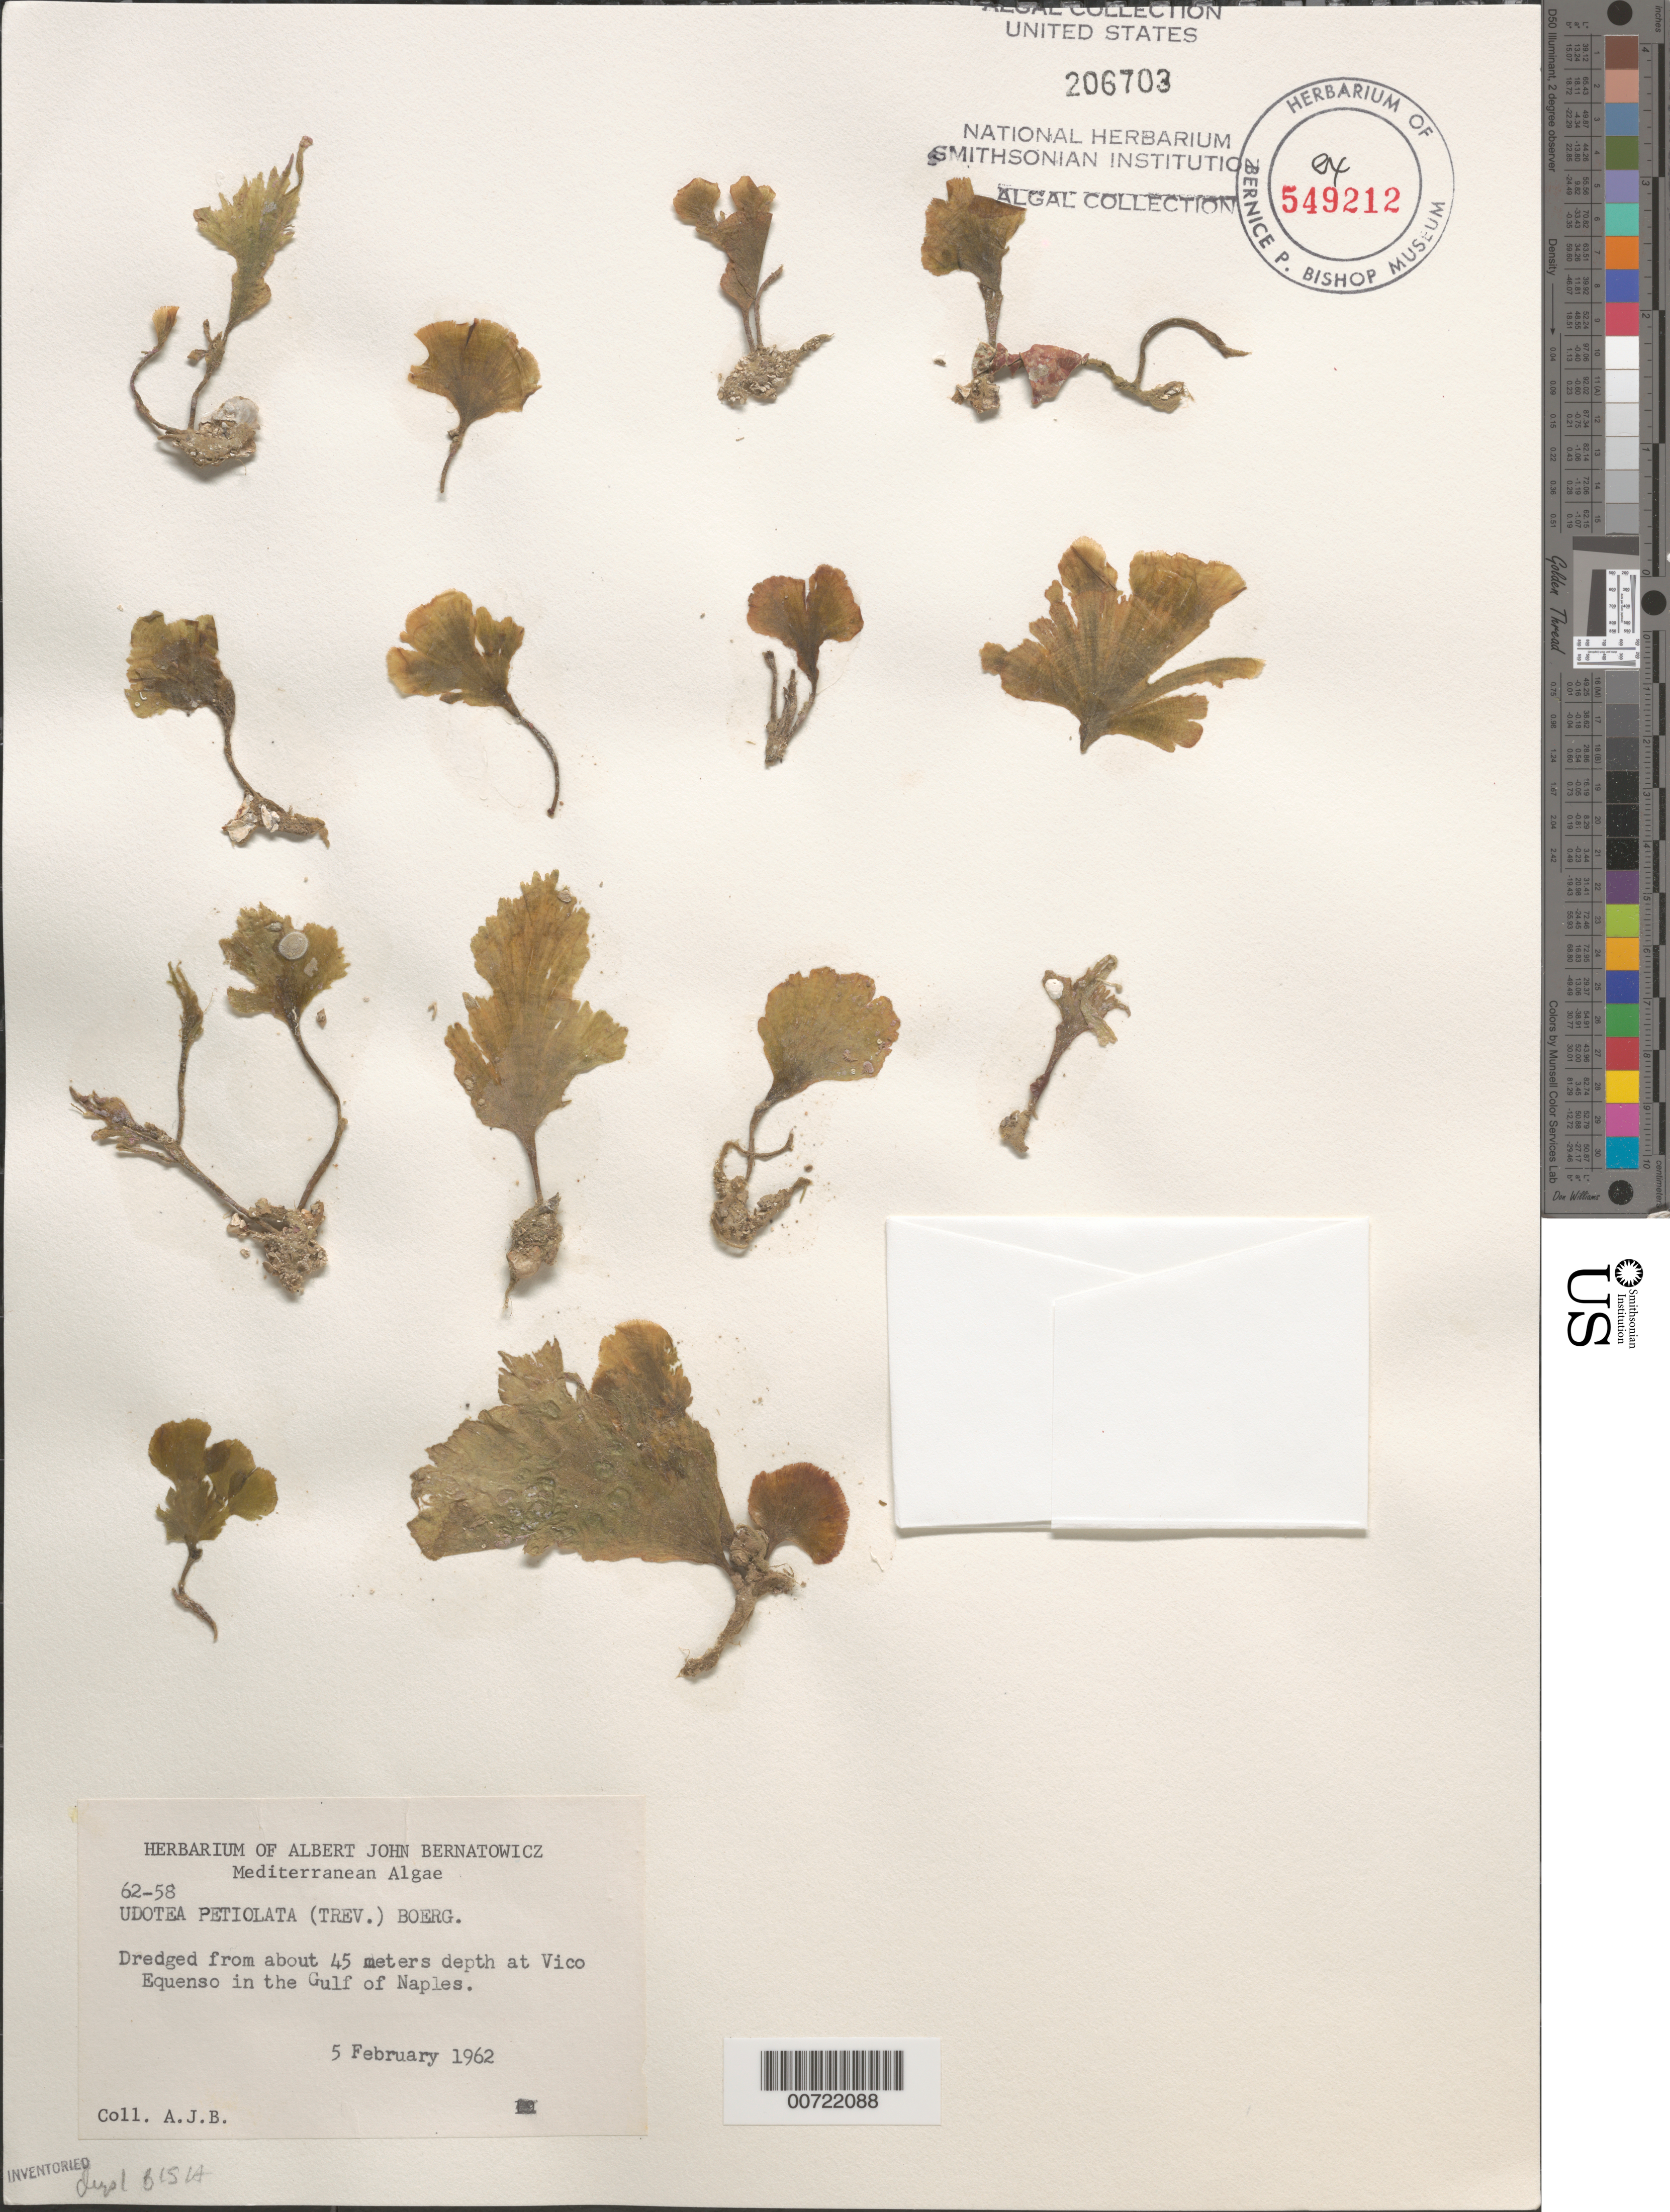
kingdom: Plantae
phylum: Chlorophyta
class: Ulvophyceae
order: Bryopsidales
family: Udoteaceae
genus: Udotea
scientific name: Udotea petiolata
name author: (Turra) Børgesen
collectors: A. Bernatowicz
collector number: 62-58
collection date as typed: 05 Feb 1962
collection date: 1962-02-05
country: Italy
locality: Vico Equenso, Gulf of Naples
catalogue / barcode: US 206703